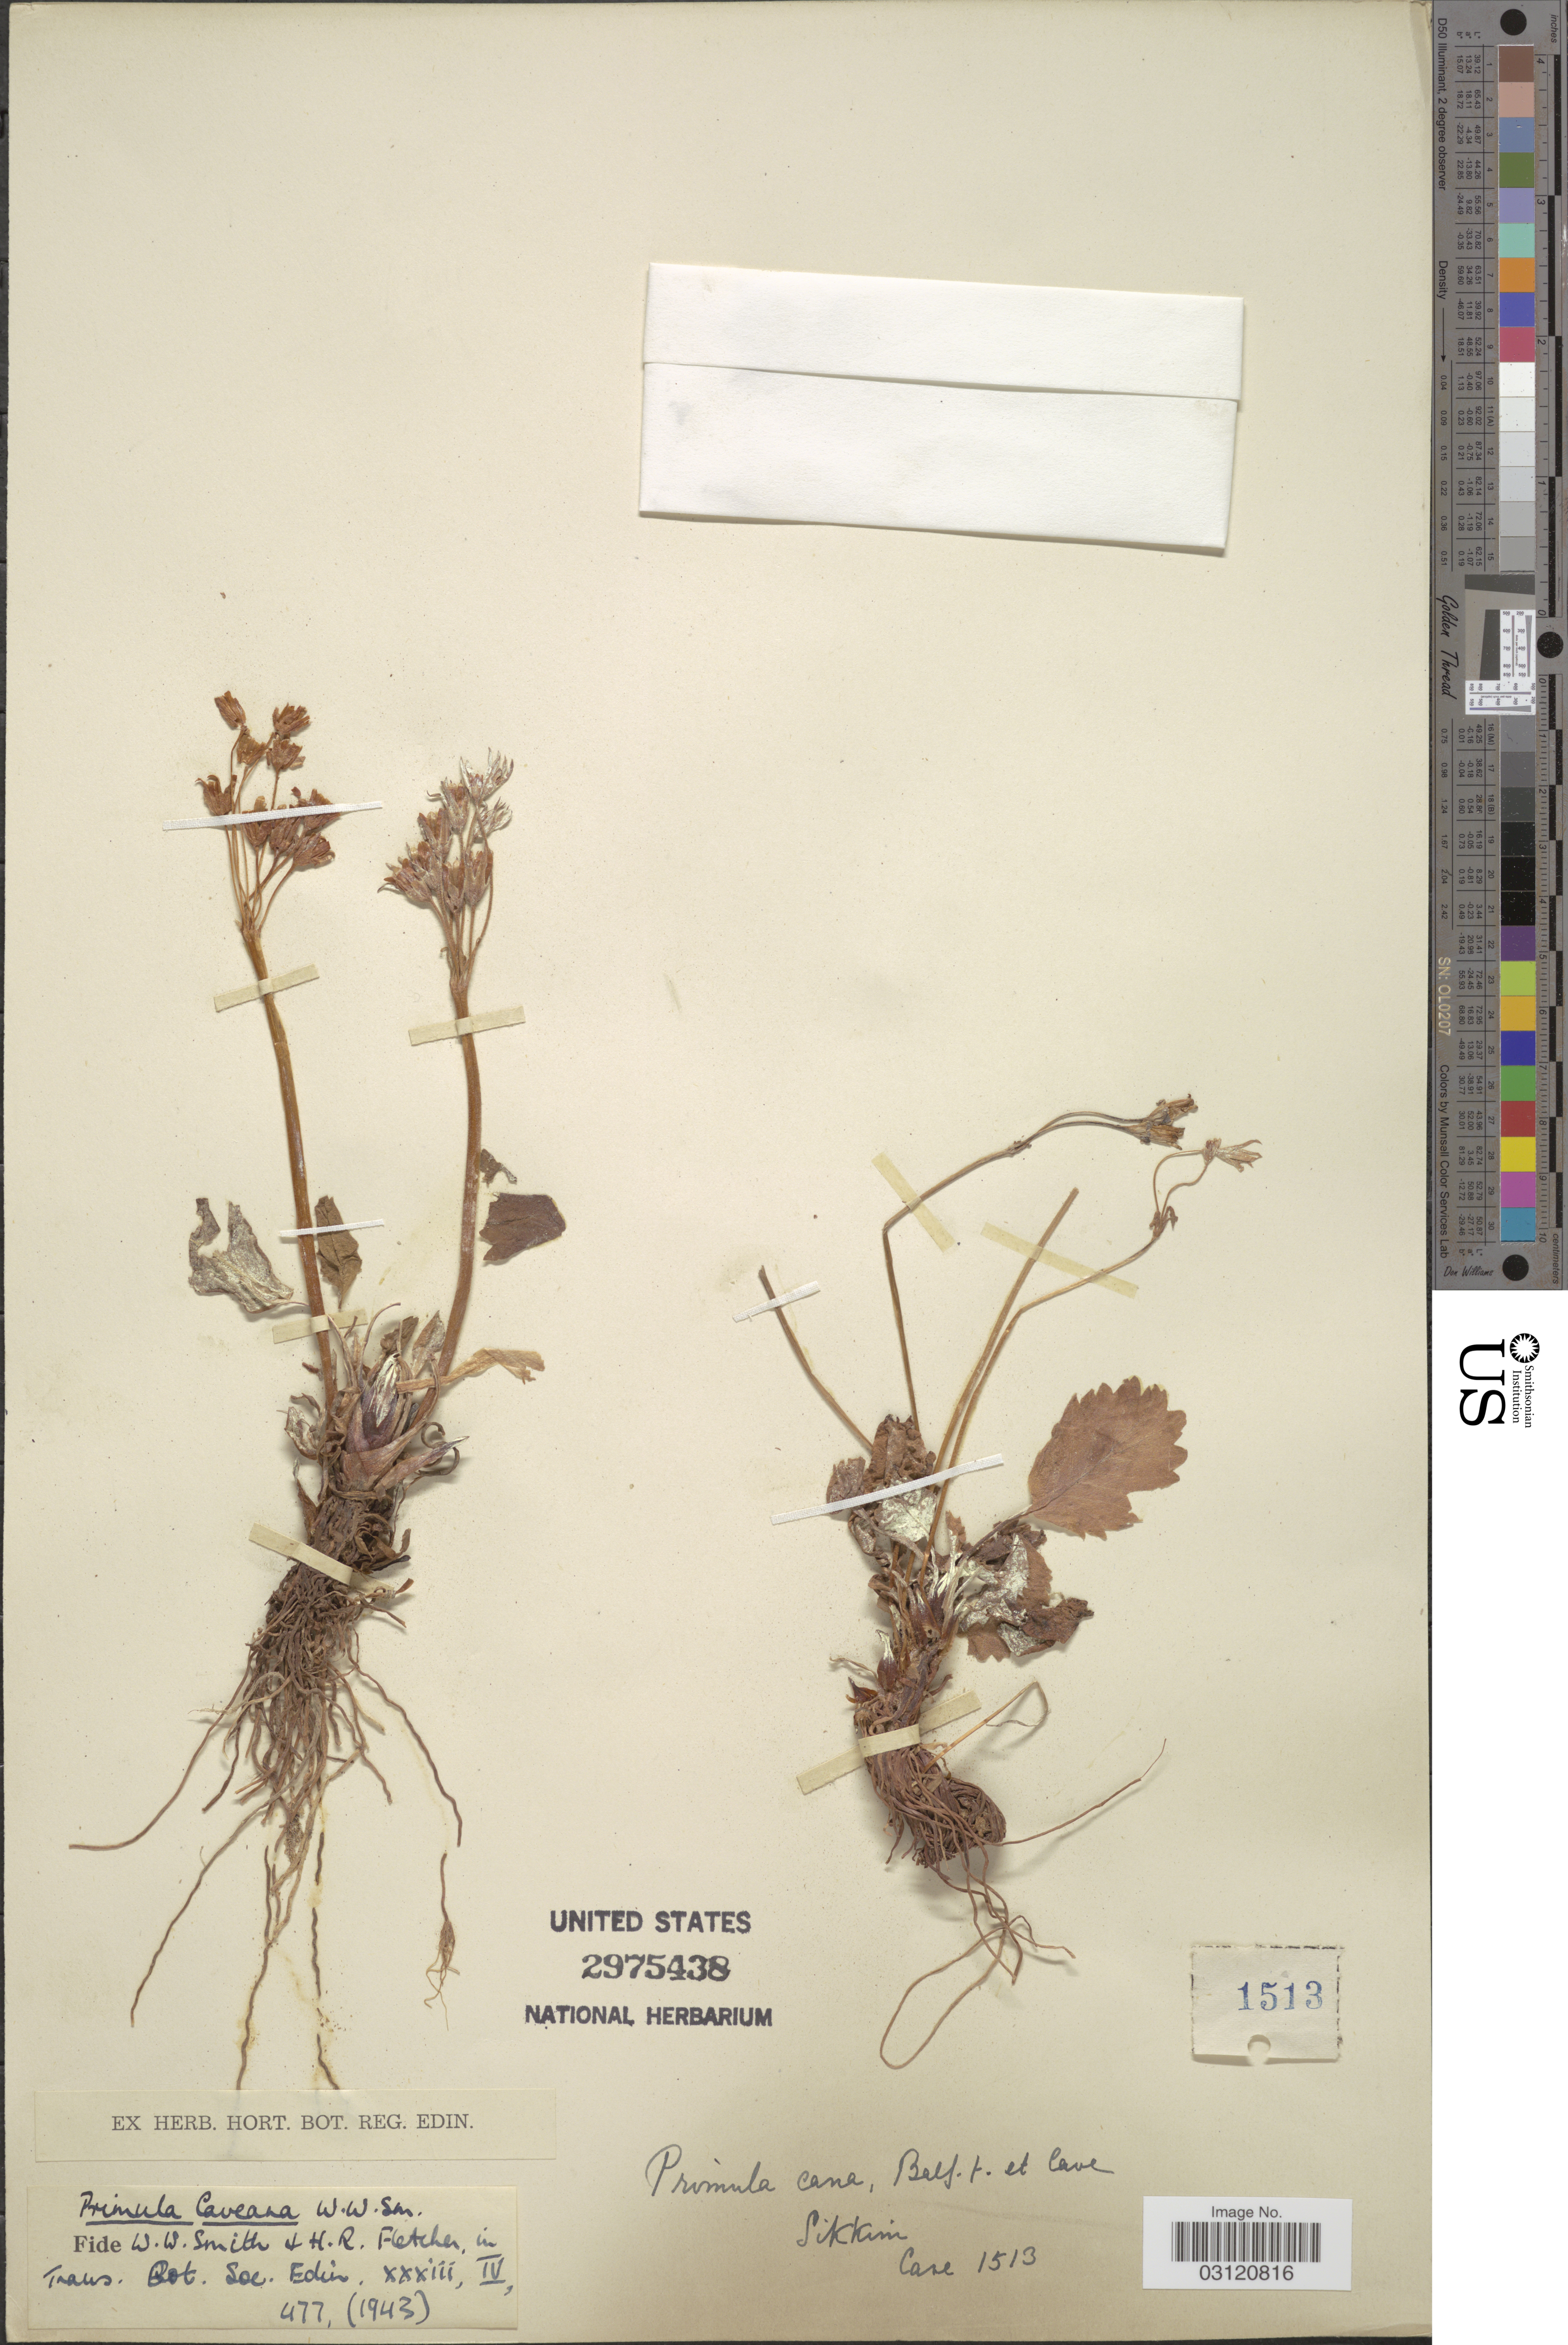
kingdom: Plantae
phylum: Tracheophyta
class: Magnoliopsida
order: Ericales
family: Primulaceae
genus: Primula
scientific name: Primula caveana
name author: W.W. Sm.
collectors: Cave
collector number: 1513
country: India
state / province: Sikkim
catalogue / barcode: US 2975438